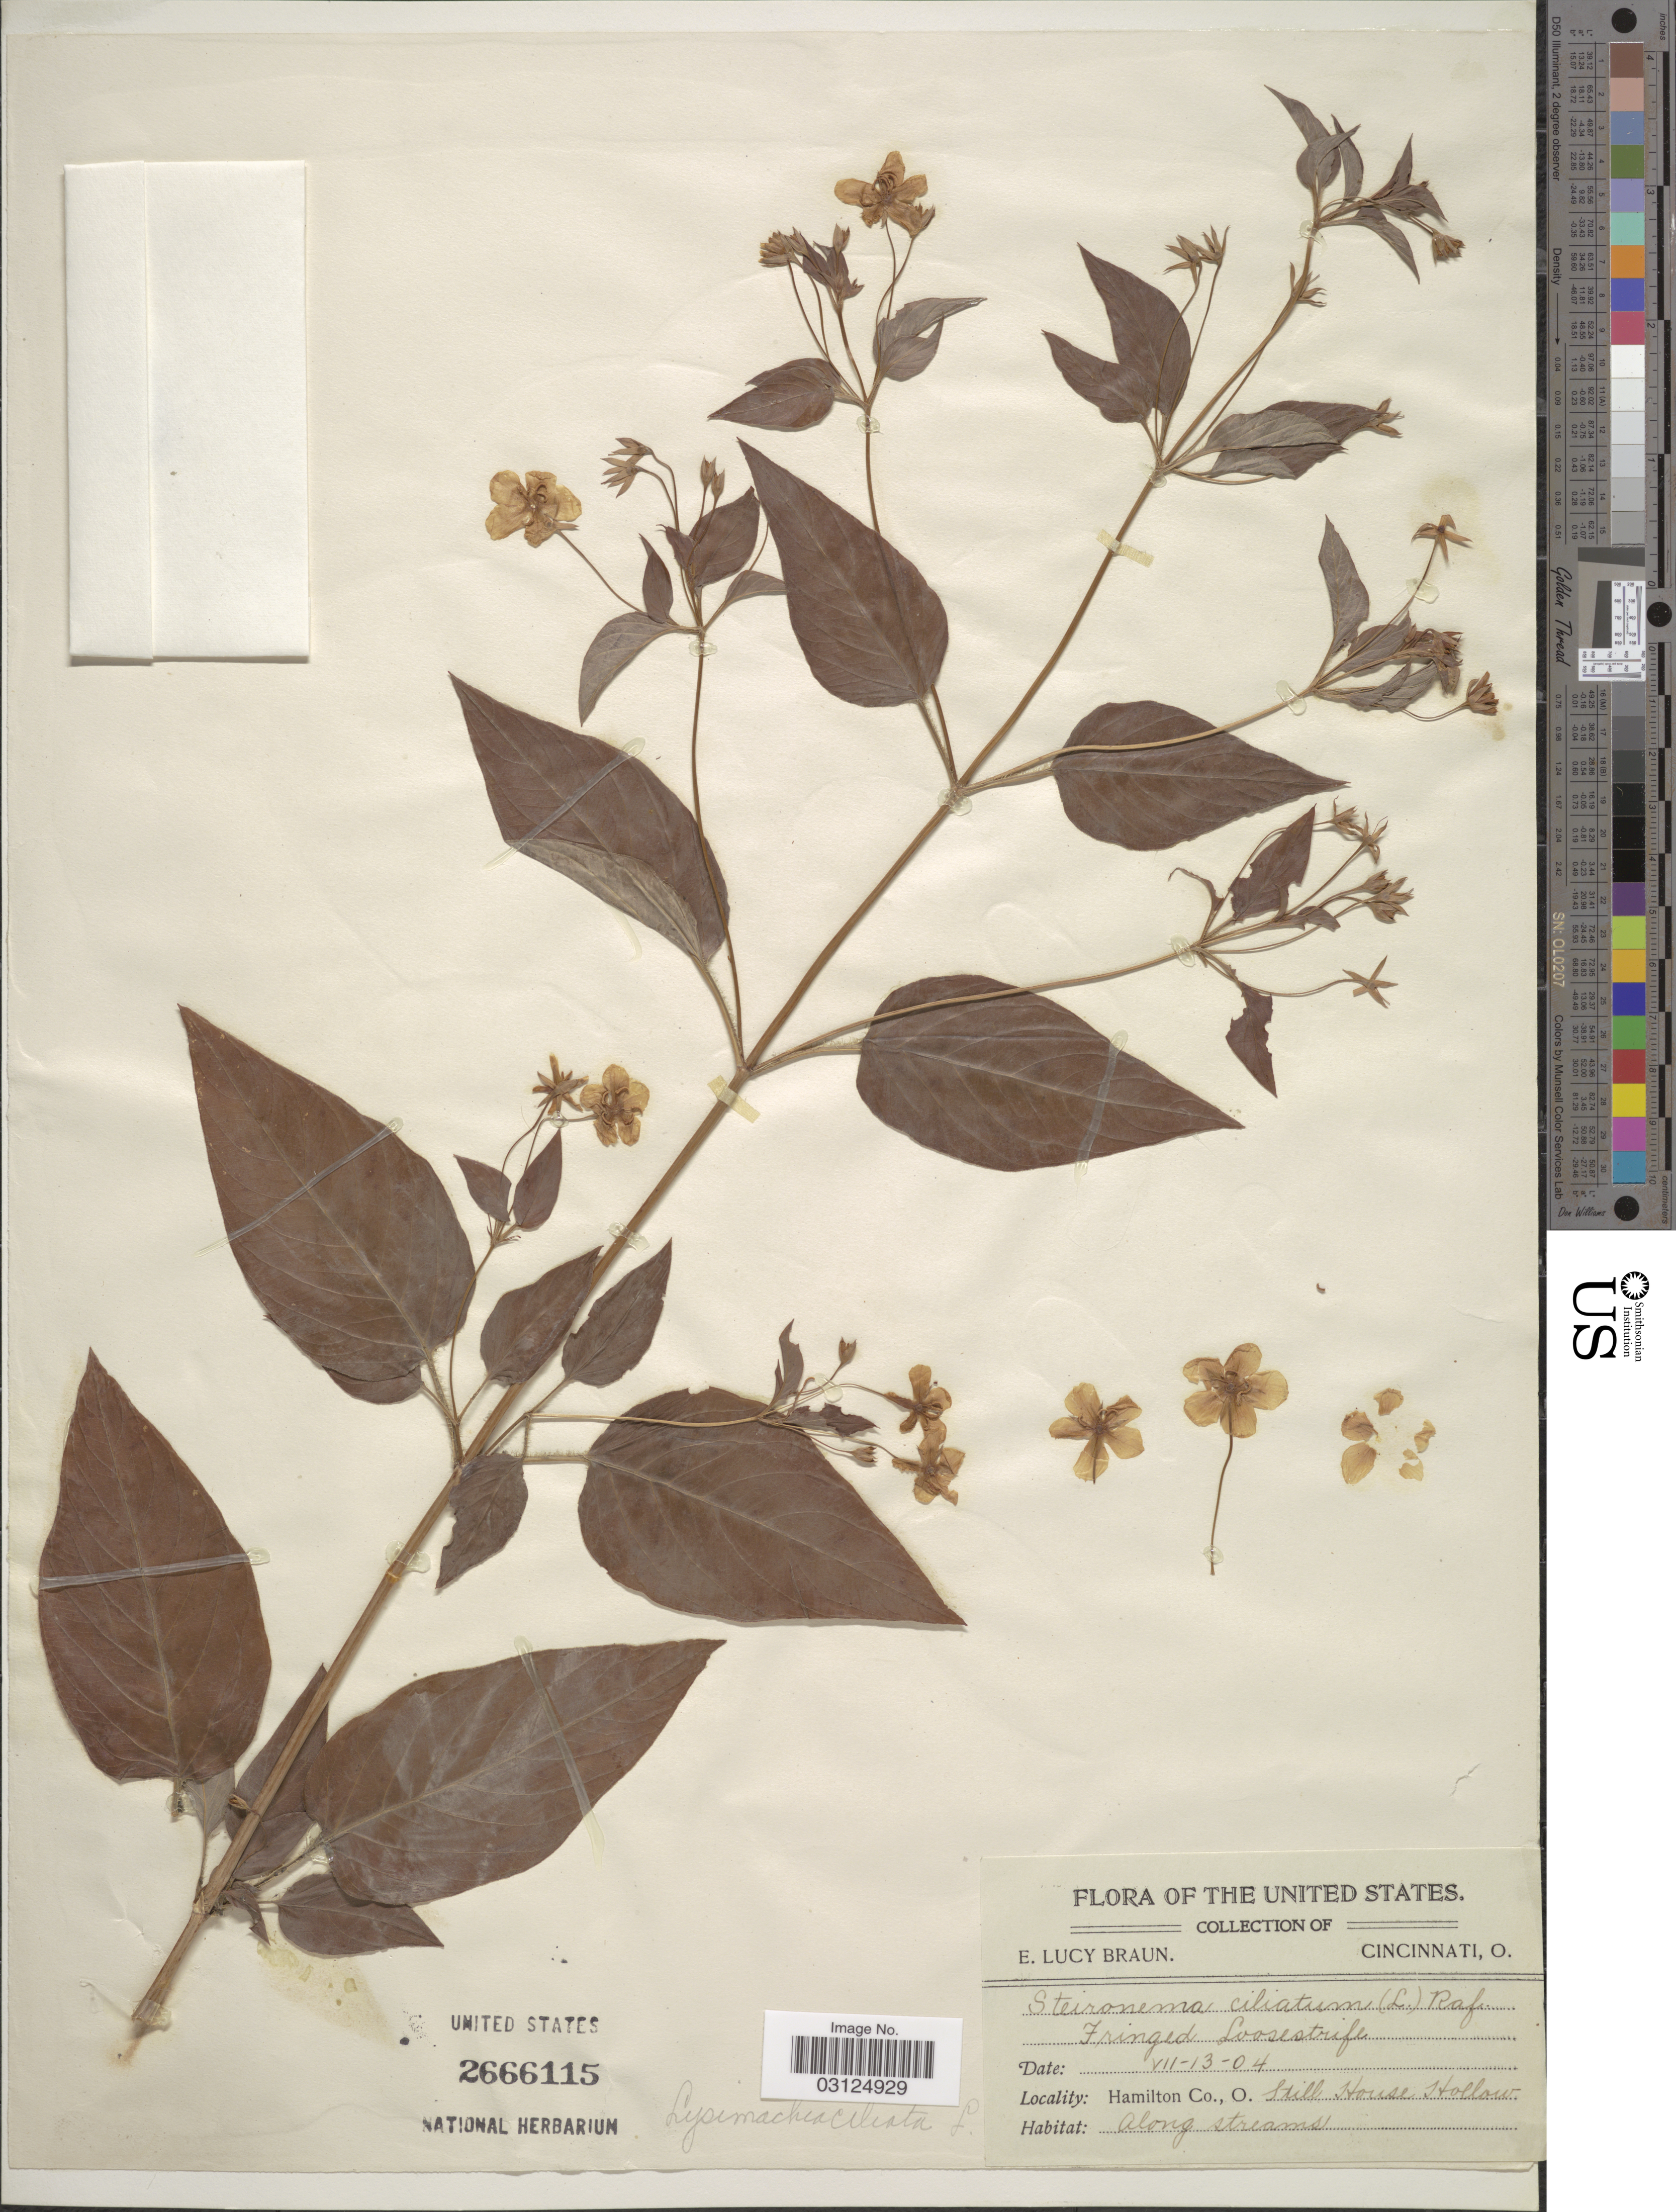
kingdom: Plantae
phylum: Tracheophyta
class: Magnoliopsida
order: Ericales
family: Primulaceae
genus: Lysimachia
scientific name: Lysimachia ciliata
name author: L.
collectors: E. L. Braun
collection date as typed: Transcribed d/m/y: 13/7/4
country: United States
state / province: Ohio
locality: Hamilton Co. Still House Hollow.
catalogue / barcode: US 2666115